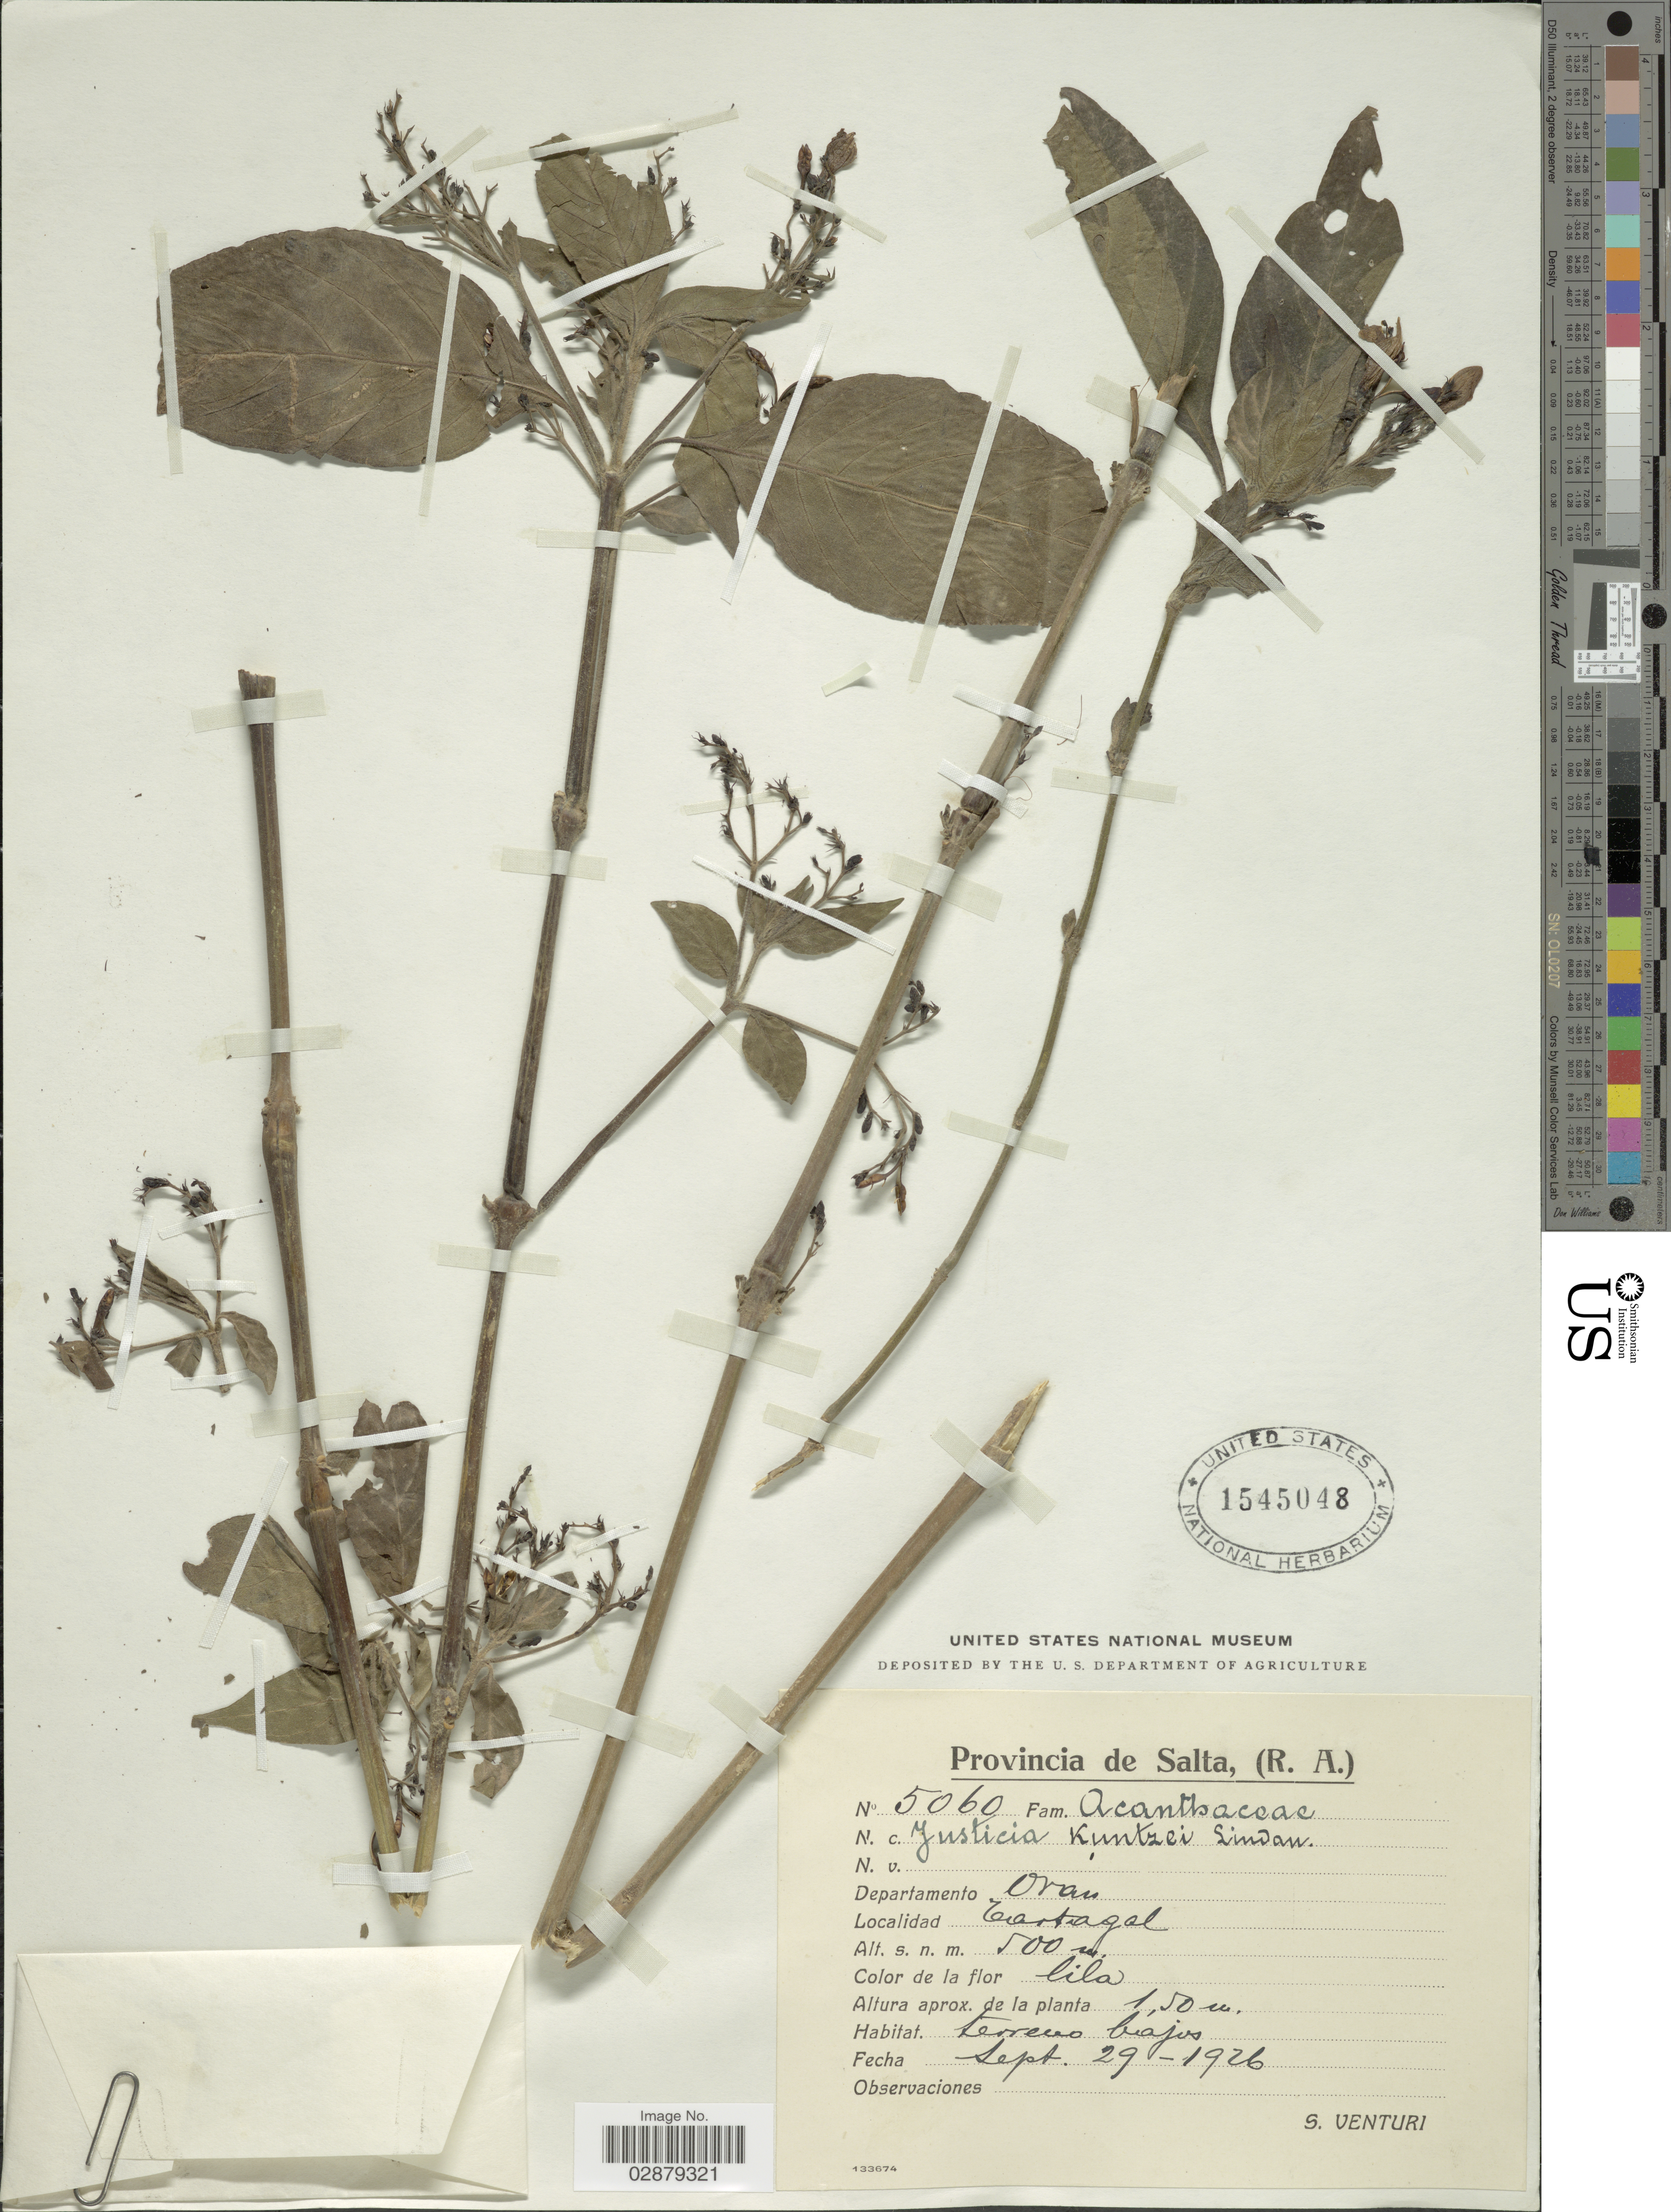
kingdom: Plantae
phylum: Tracheophyta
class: Magnoliopsida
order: Lamiales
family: Acanthaceae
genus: Justicia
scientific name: Justicia kuntzei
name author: Lindau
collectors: S. Venturi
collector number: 5060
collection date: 1926-09-29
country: Argentina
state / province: Salta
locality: (R. A.), Departamento Oran, Tartagal.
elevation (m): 500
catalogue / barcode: US 1545048